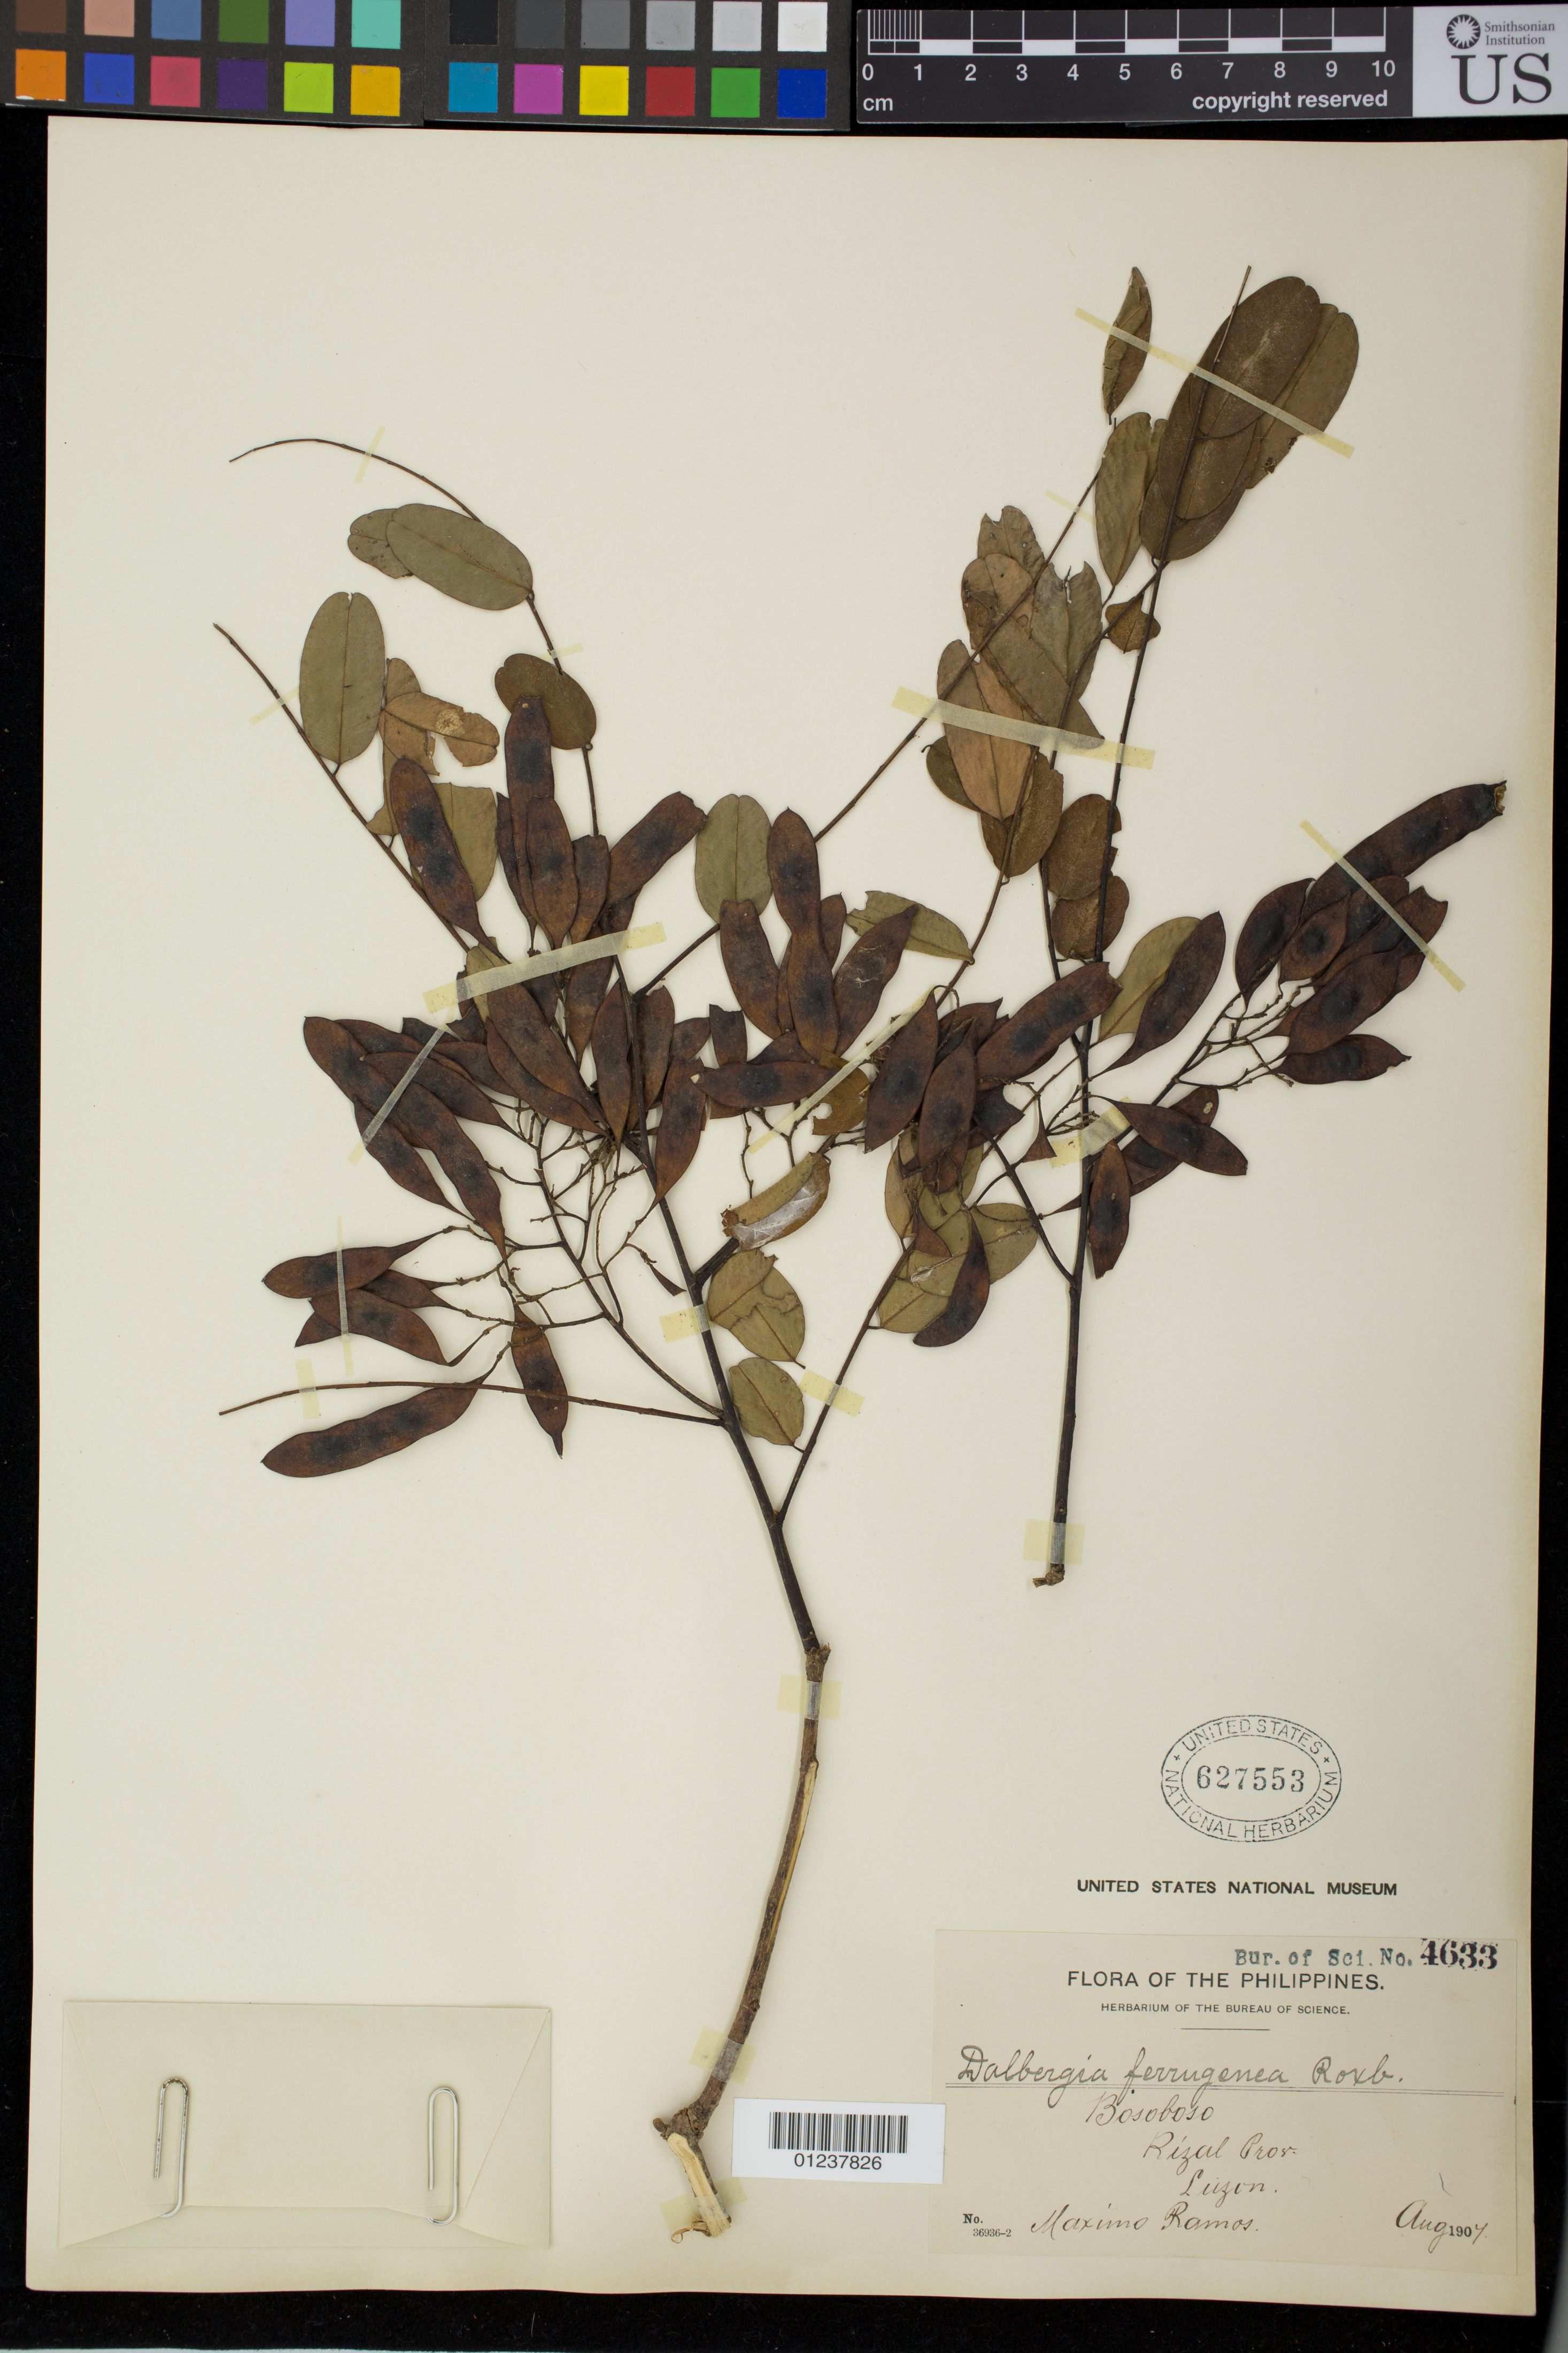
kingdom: Plantae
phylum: Tracheophyta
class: Magnoliopsida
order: Fabales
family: Fabaceae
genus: Dalbergia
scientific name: Dalbergia ferruginea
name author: Roxb.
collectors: M. Ramos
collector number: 4633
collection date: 1904-08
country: Philippines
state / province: Calabarzon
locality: Bosoboso, Rizal Prov, Luzon.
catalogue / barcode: US 627553